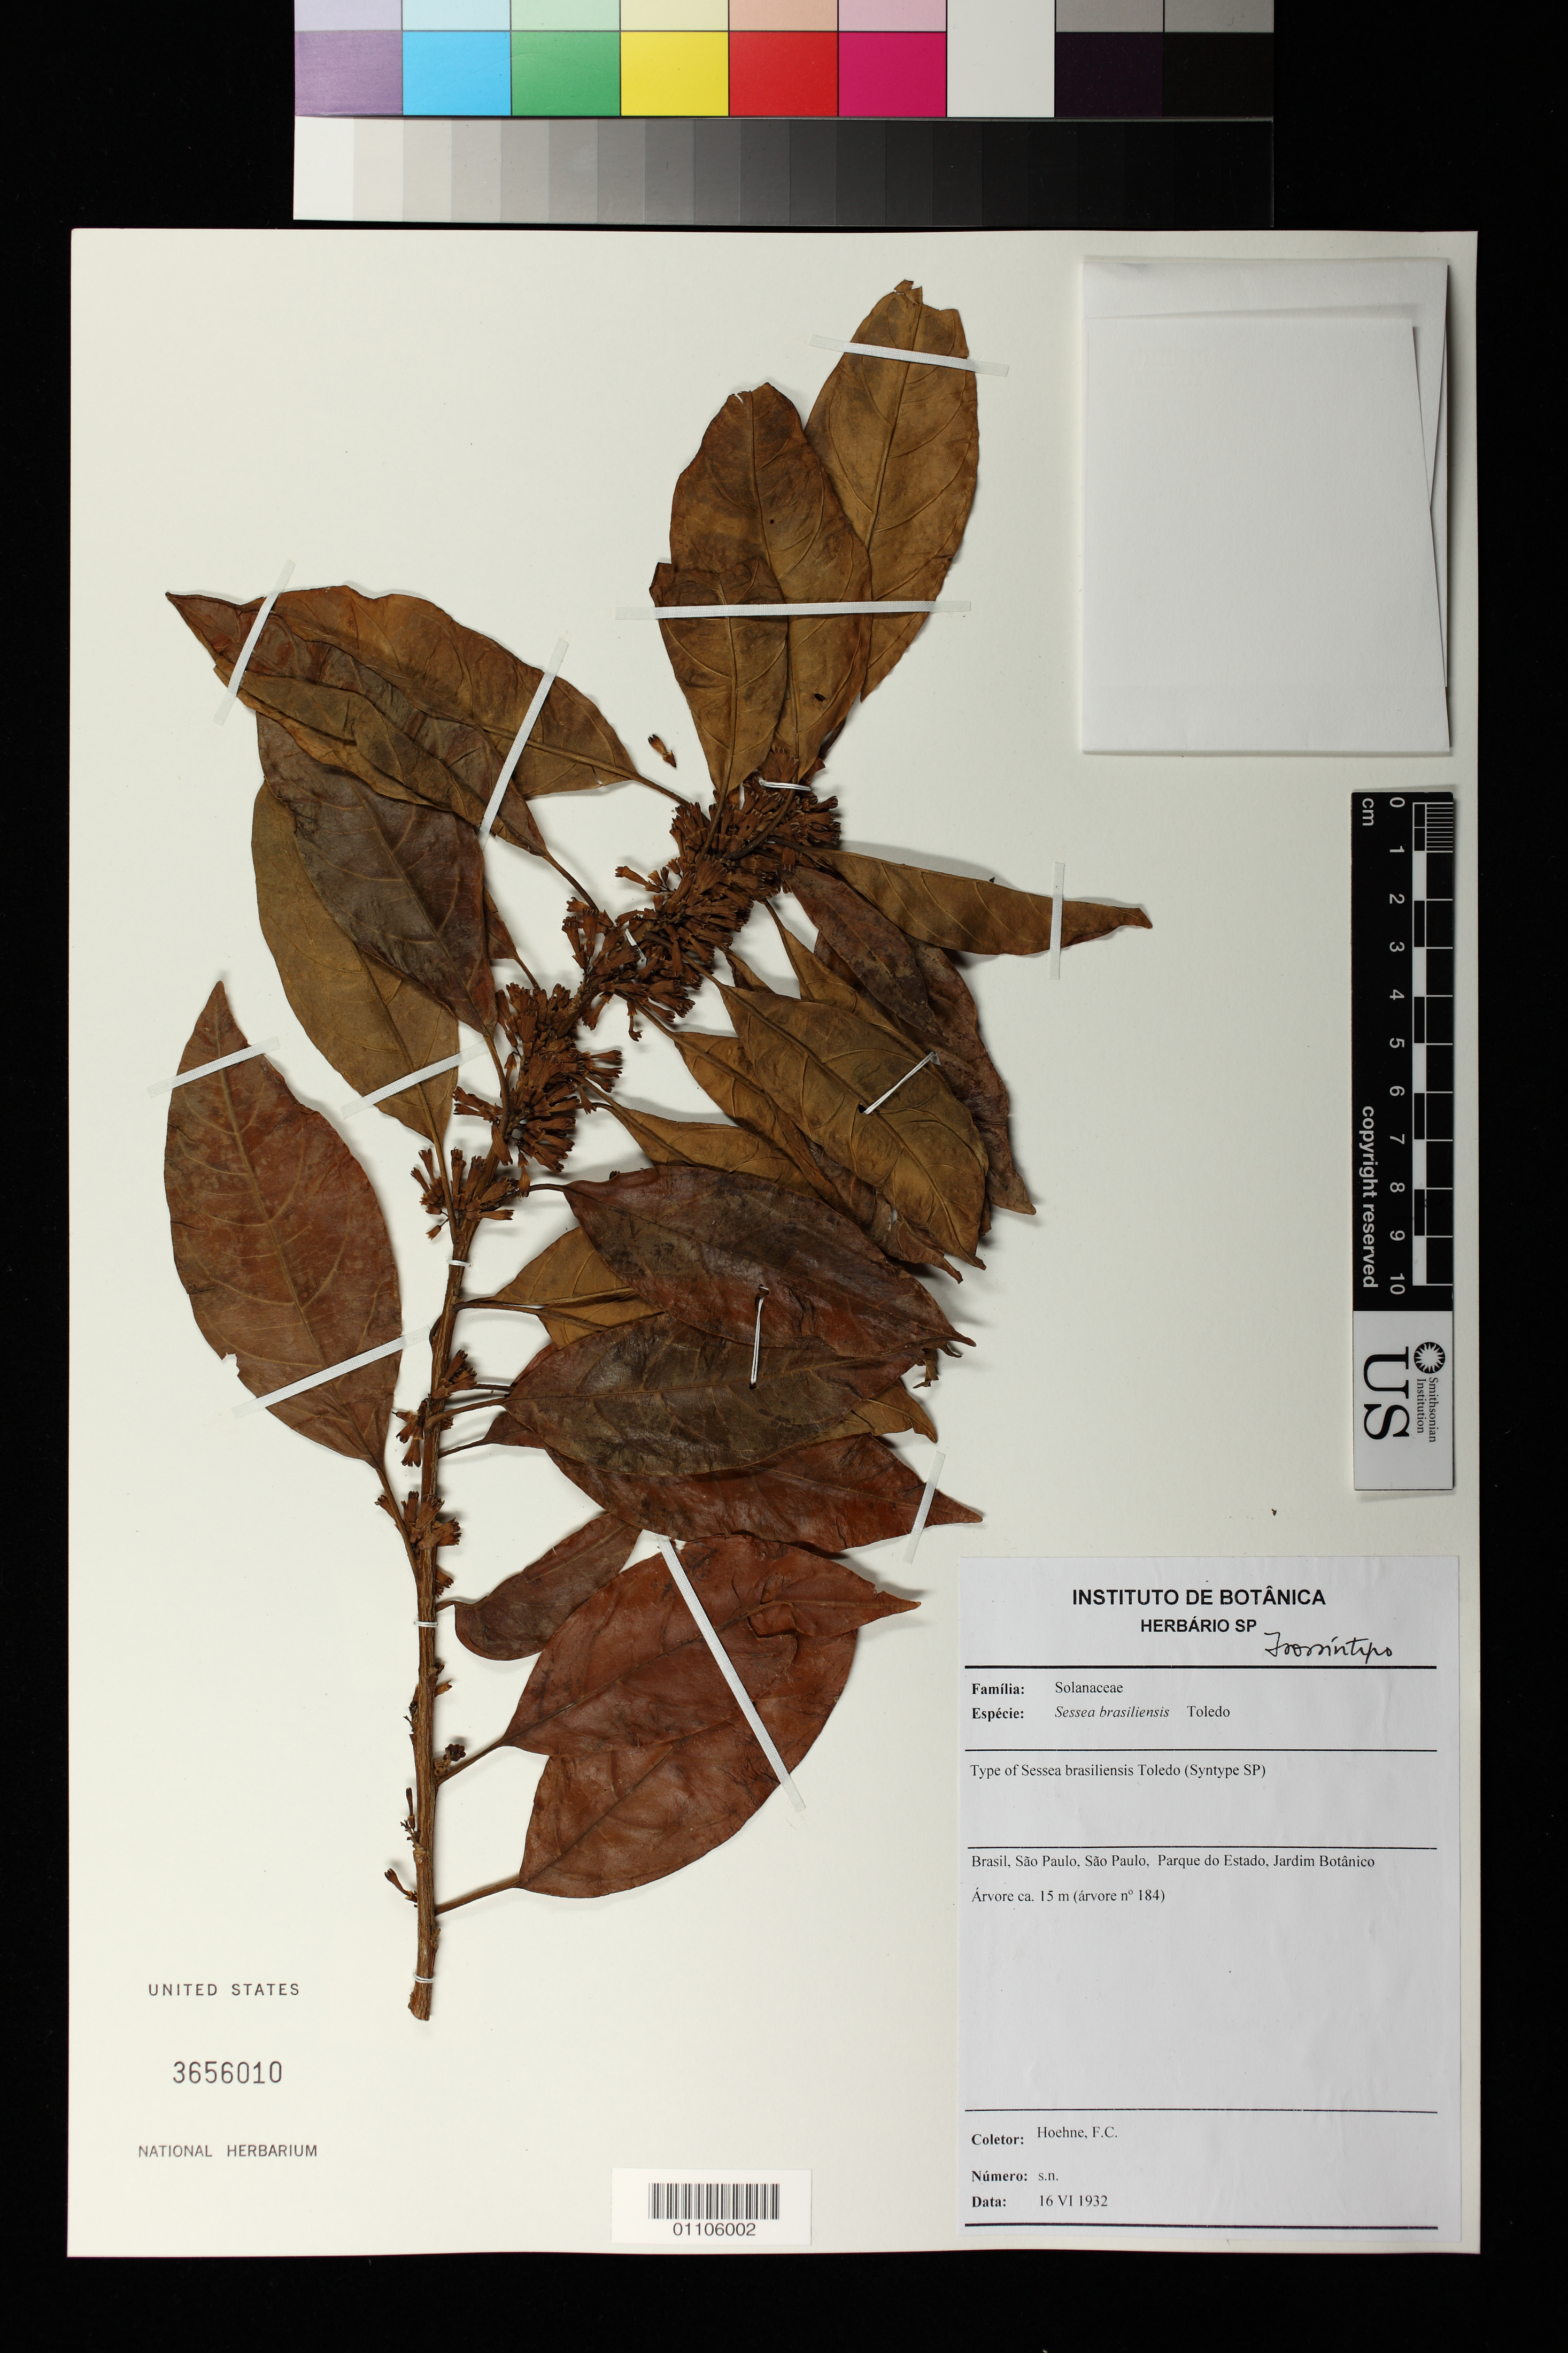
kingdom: Plantae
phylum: Tracheophyta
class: Magnoliopsida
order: Solanales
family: Solanaceae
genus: Sessea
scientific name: Sessea brasiliensis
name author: Toledo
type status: Isosyntype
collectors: F. C. Hoehne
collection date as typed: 16 Jun 1932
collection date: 1932-06-16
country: Brazil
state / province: São Paulo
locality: Jardim Botanico, Parque do Estado, S. Paulo.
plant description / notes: Toledo describes as redescription (emended), refers to an earlier publication of name (1940) but that publication not found.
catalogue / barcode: US 3656010